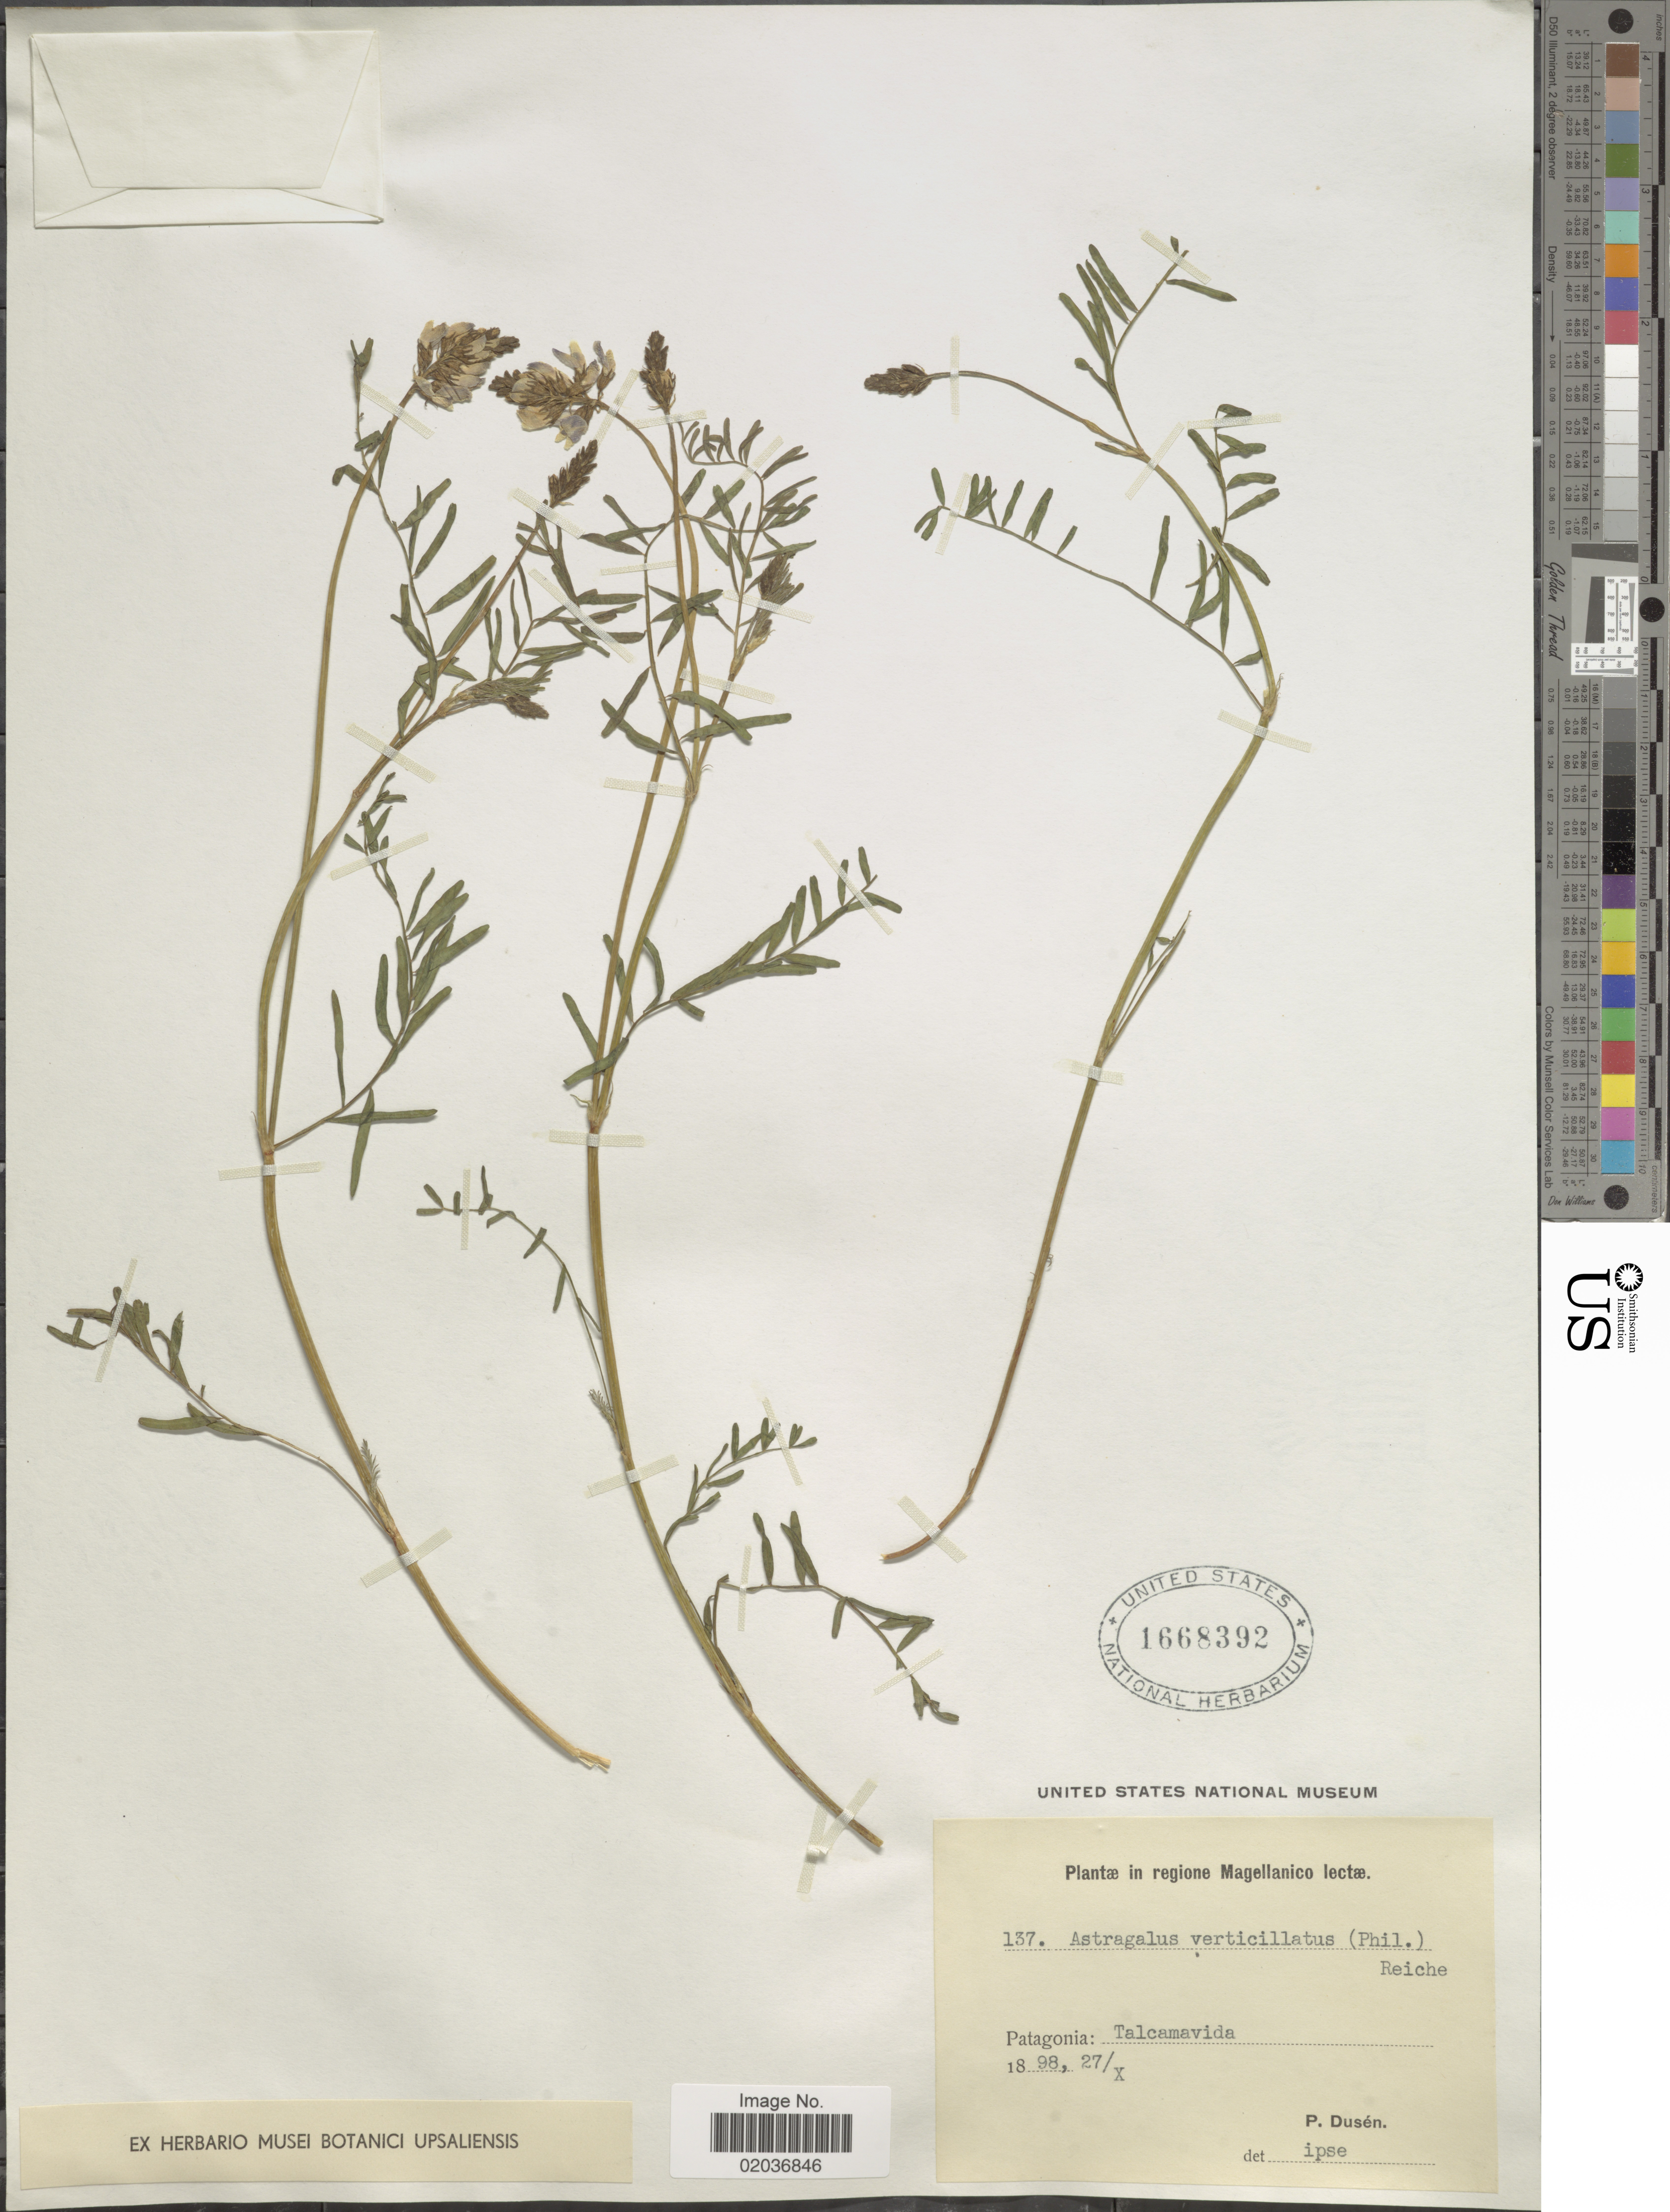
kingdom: Plantae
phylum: Tracheophyta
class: Magnoliopsida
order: Fabales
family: Fabaceae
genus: Astragalus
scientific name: Astragalus verticillatus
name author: (Phil.) Reiche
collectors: P. Dusén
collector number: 137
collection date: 1898-10-27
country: Chile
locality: In regione Magellanico lectæ, Patagonia: Talcamavida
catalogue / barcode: US 1668392